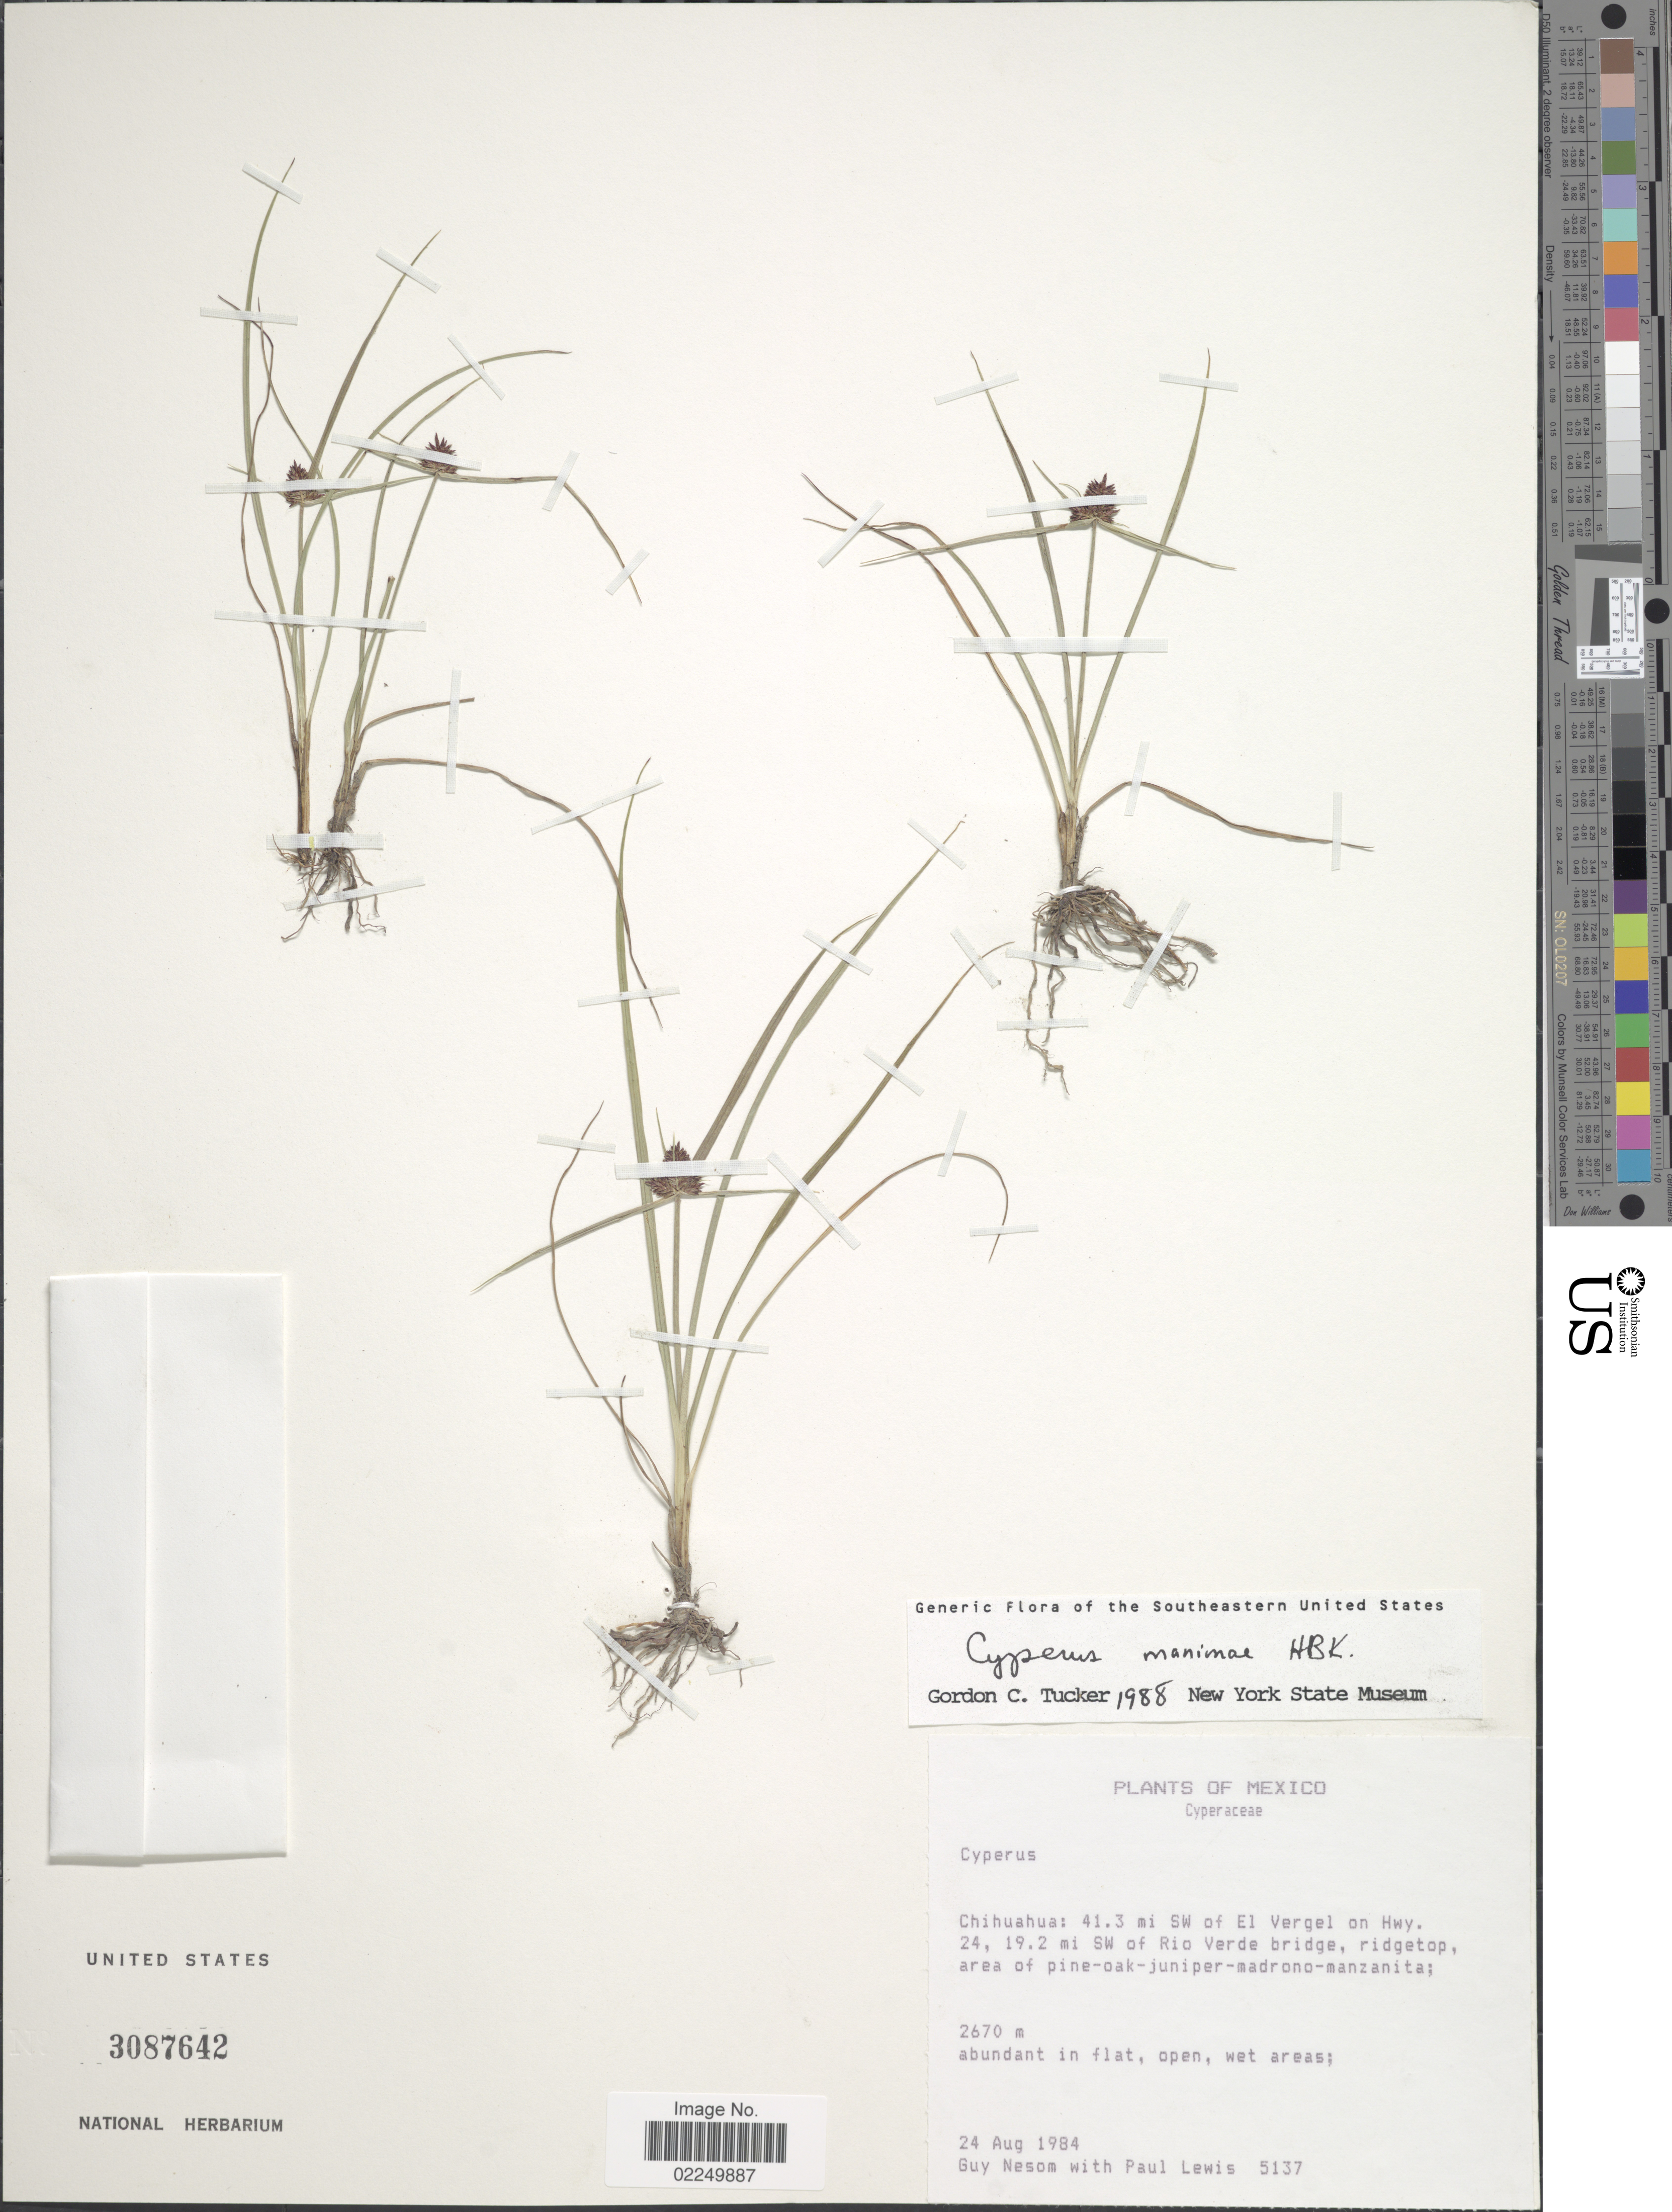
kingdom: Plantae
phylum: Tracheophyta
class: Liliopsida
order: Poales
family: Cyperaceae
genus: Cyperus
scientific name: Cyperus manimae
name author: Kunth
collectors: G. Nesom & P. O. Lewis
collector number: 5137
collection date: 1984-08-24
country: Mexico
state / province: Chihuahua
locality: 41.3 mi SW of El Vergel on Hwy. 24, 19.2 mi SW of Rio Verde bridge, ridgetop, area of pine-oak-juniper-madrono-manzanita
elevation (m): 2670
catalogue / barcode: US 3087642